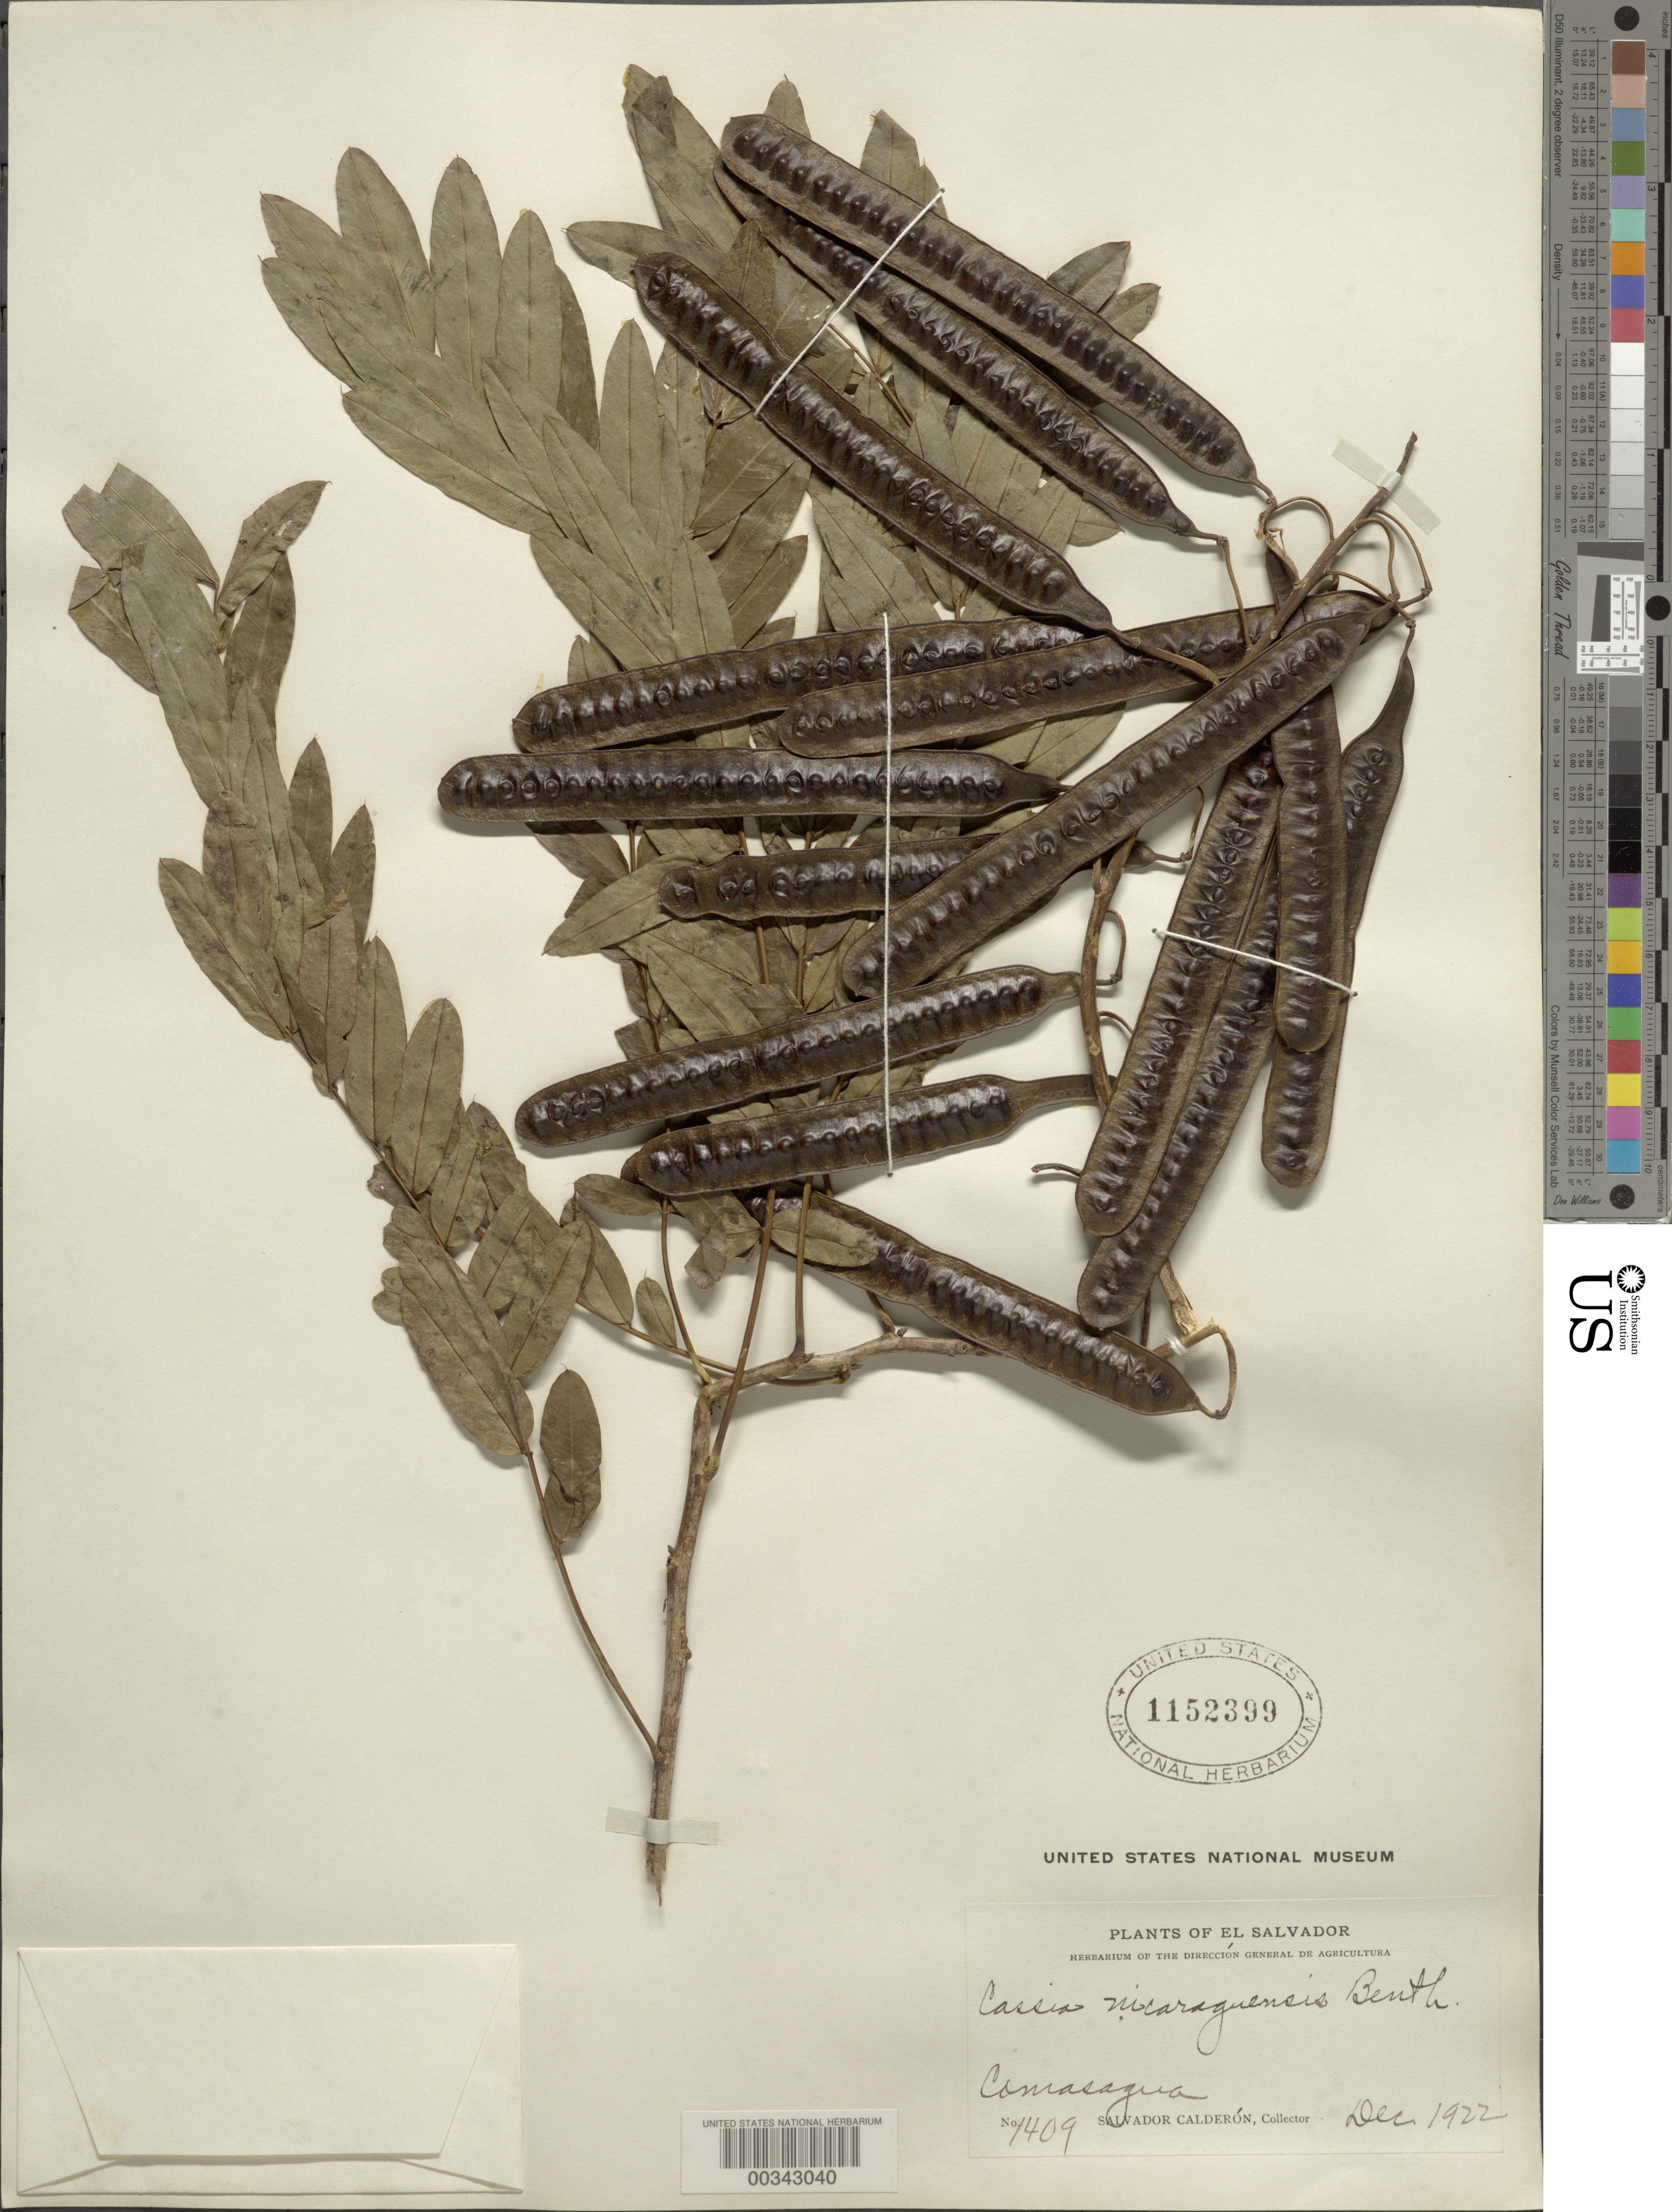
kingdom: Plantae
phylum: Tracheophyta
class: Magnoliopsida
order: Fabales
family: Fabaceae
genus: Senna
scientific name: Senna nicaraguensis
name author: (Benth.) H.S. Irwin & Barneby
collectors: S. Calderón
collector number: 1409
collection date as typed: Dec 1922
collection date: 1922-12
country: El Salvador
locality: Comasagua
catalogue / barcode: US 1152399